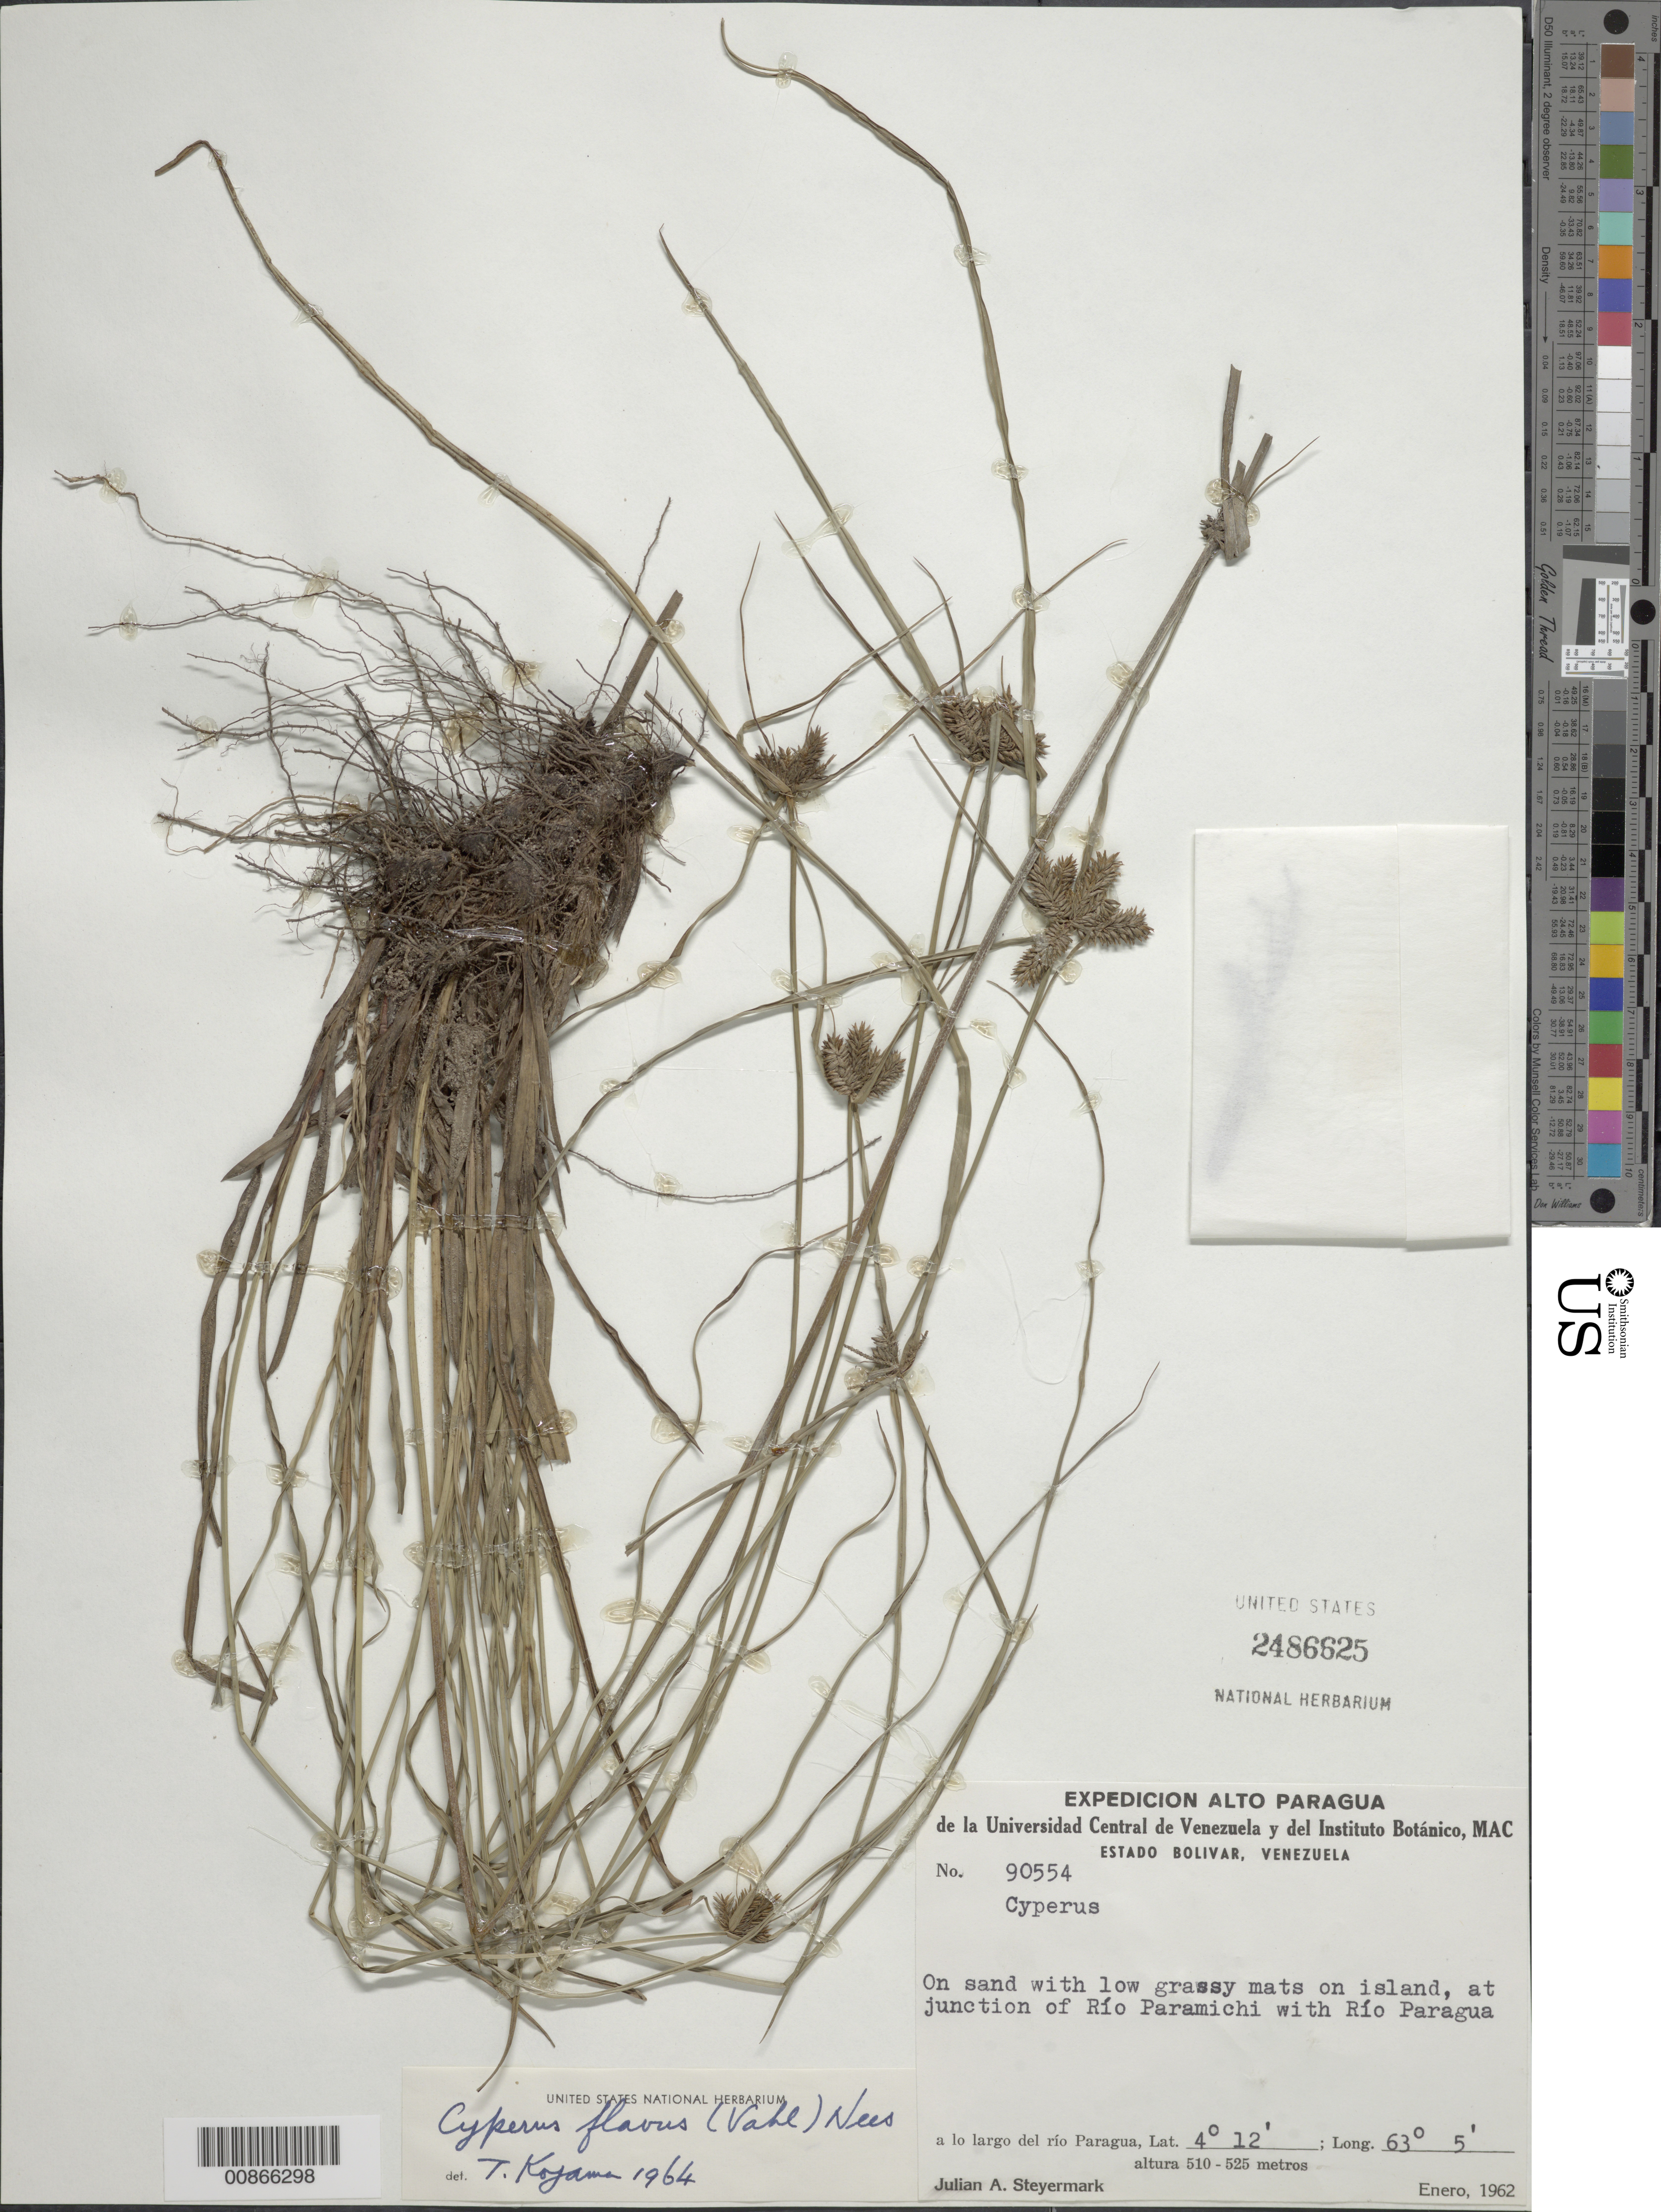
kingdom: Plantae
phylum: Tracheophyta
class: Liliopsida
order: Poales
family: Cyperaceae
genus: Cyperus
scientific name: Cyperus aggregatus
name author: (Willd.) Endl.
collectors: J. Steyermark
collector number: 90554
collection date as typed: Jan-62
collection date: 1962-01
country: Venezuela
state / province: Bolívar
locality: Río Paramichi, at junction with Río Paragua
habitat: On sand with low grassy mats on island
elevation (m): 510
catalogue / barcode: US 2486625